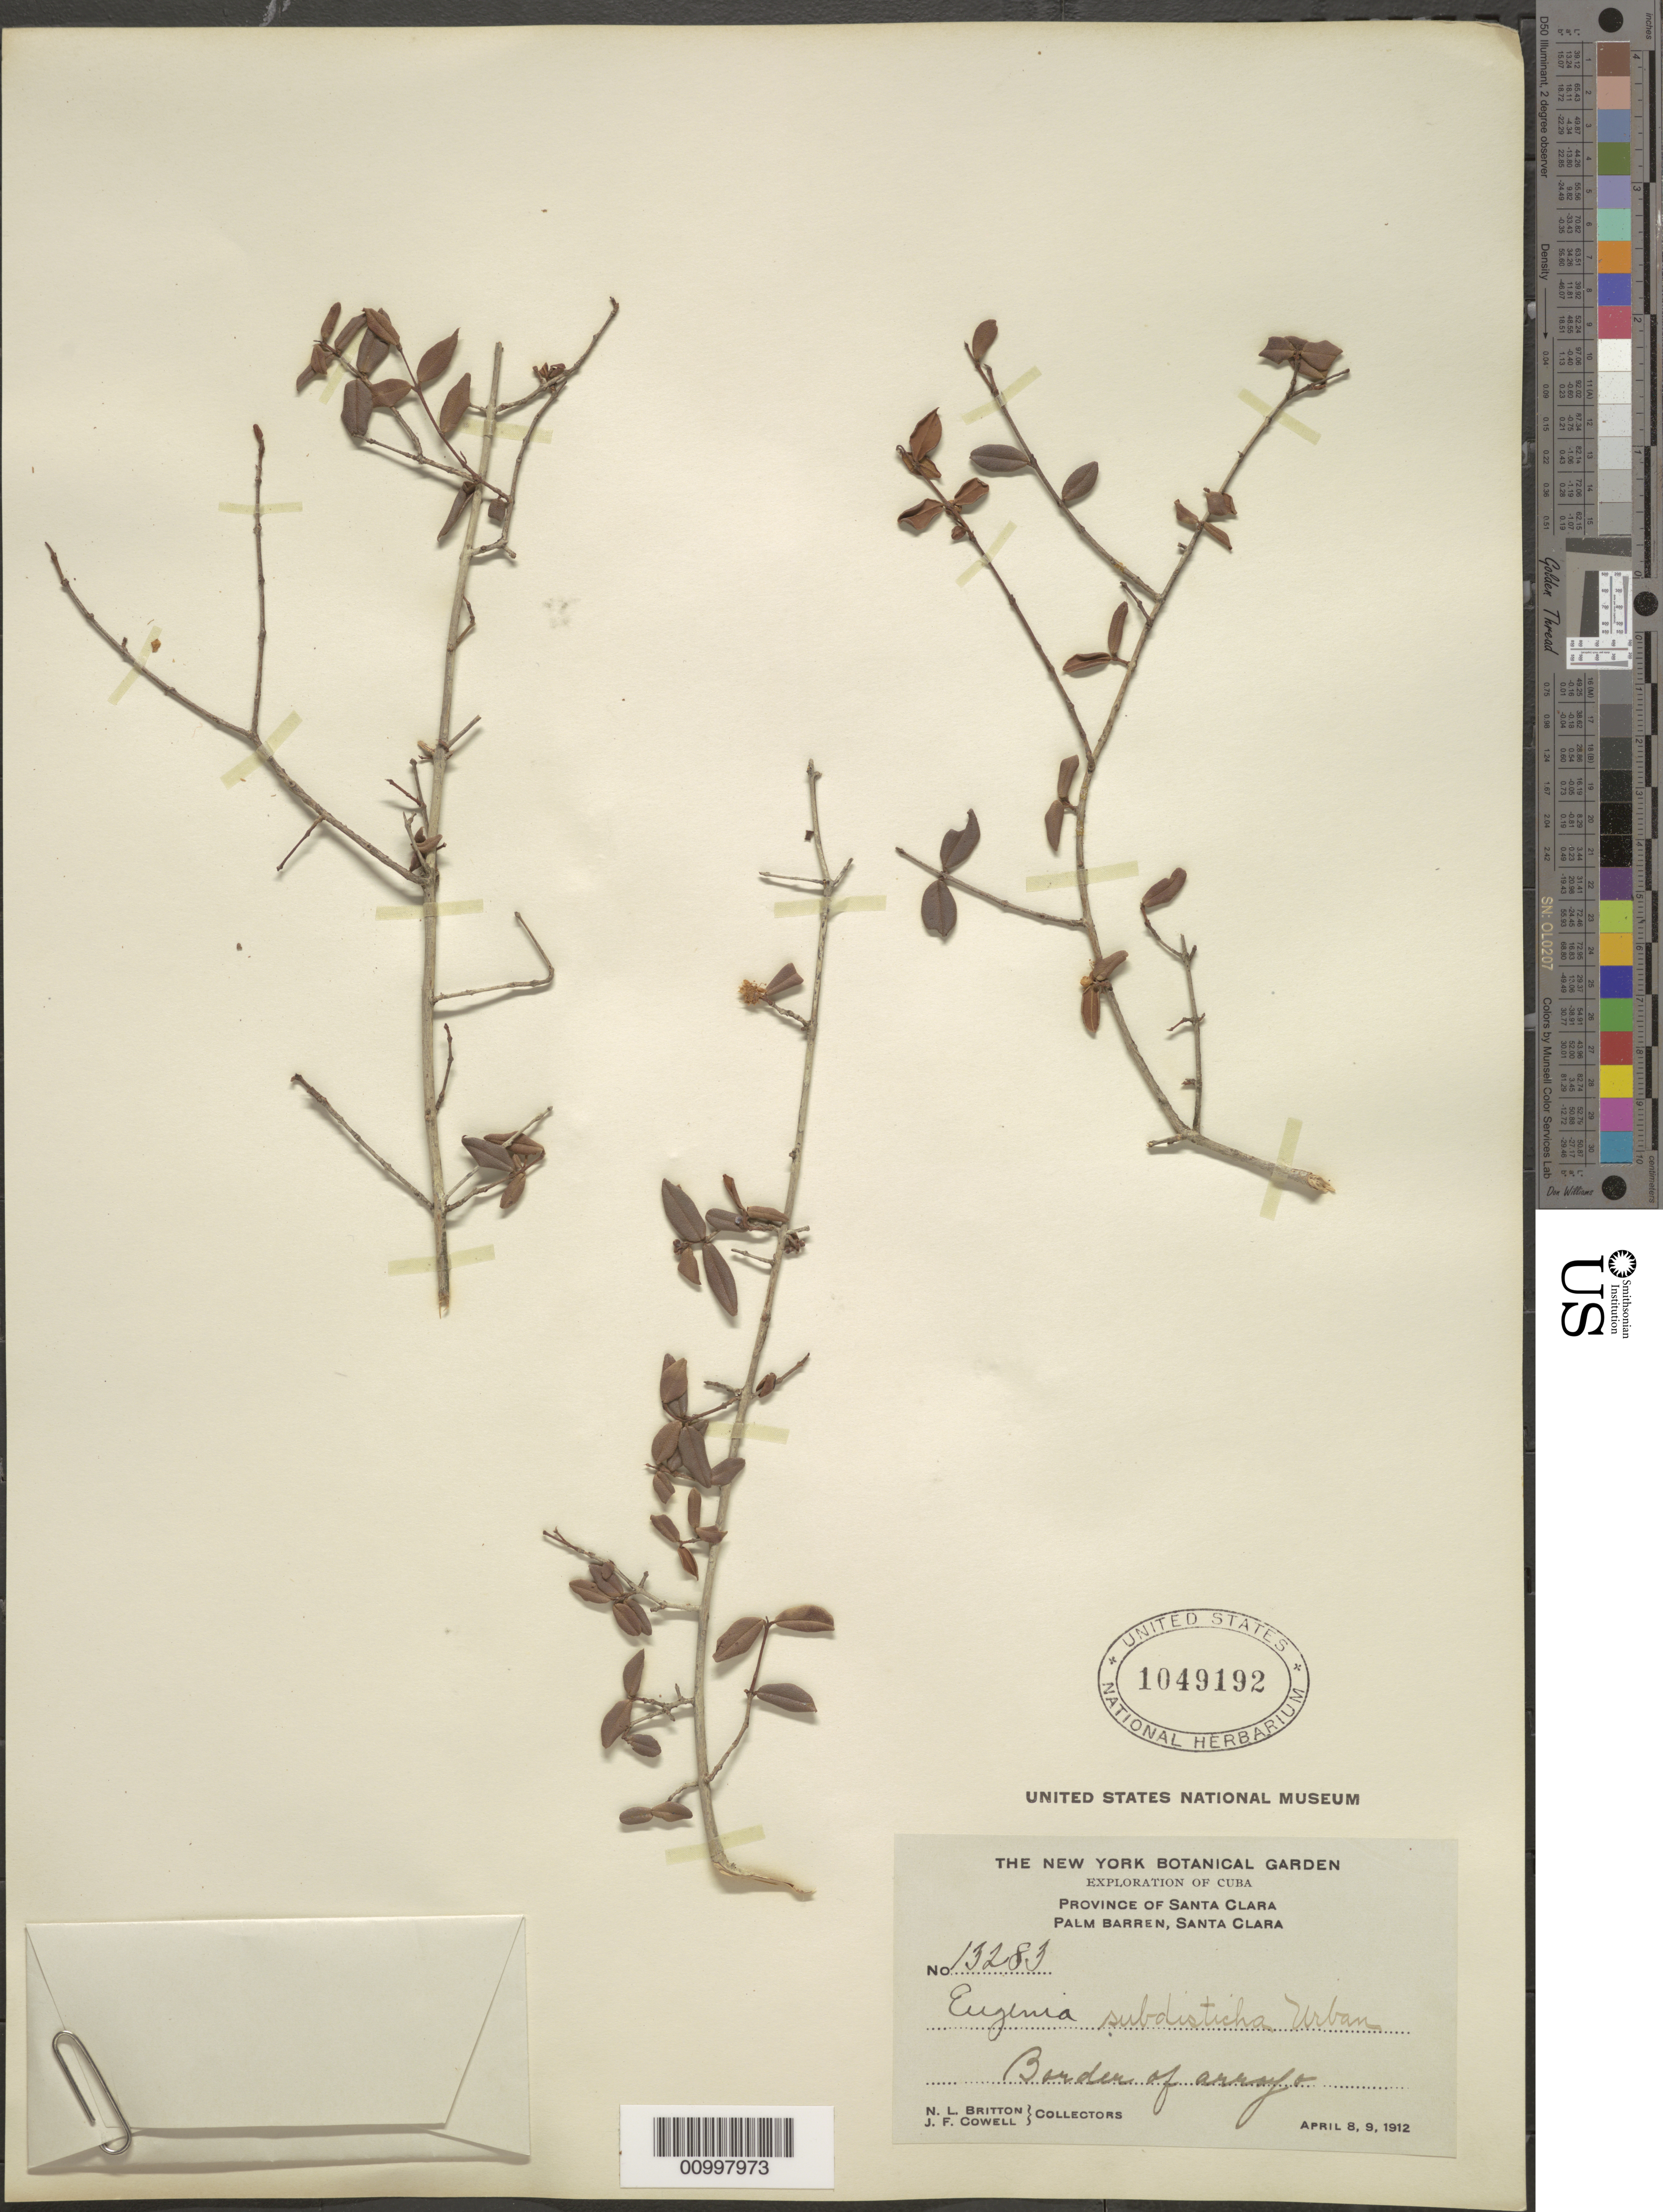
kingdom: Plantae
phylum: Tracheophyta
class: Magnoliopsida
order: Myrtales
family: Myrtaceae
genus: Eugenia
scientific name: Eugenia subdisticha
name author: Urb.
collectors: N. Britton & J. F. Cowell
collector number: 13283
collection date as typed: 08 Apr 1912 to 09 Apr 1912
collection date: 1912-04-08/1912-04-09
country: Cuba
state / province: Villa Clara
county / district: Santa Clara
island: Cuba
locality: Palm Barren, Santa Clara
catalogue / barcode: US 1049192